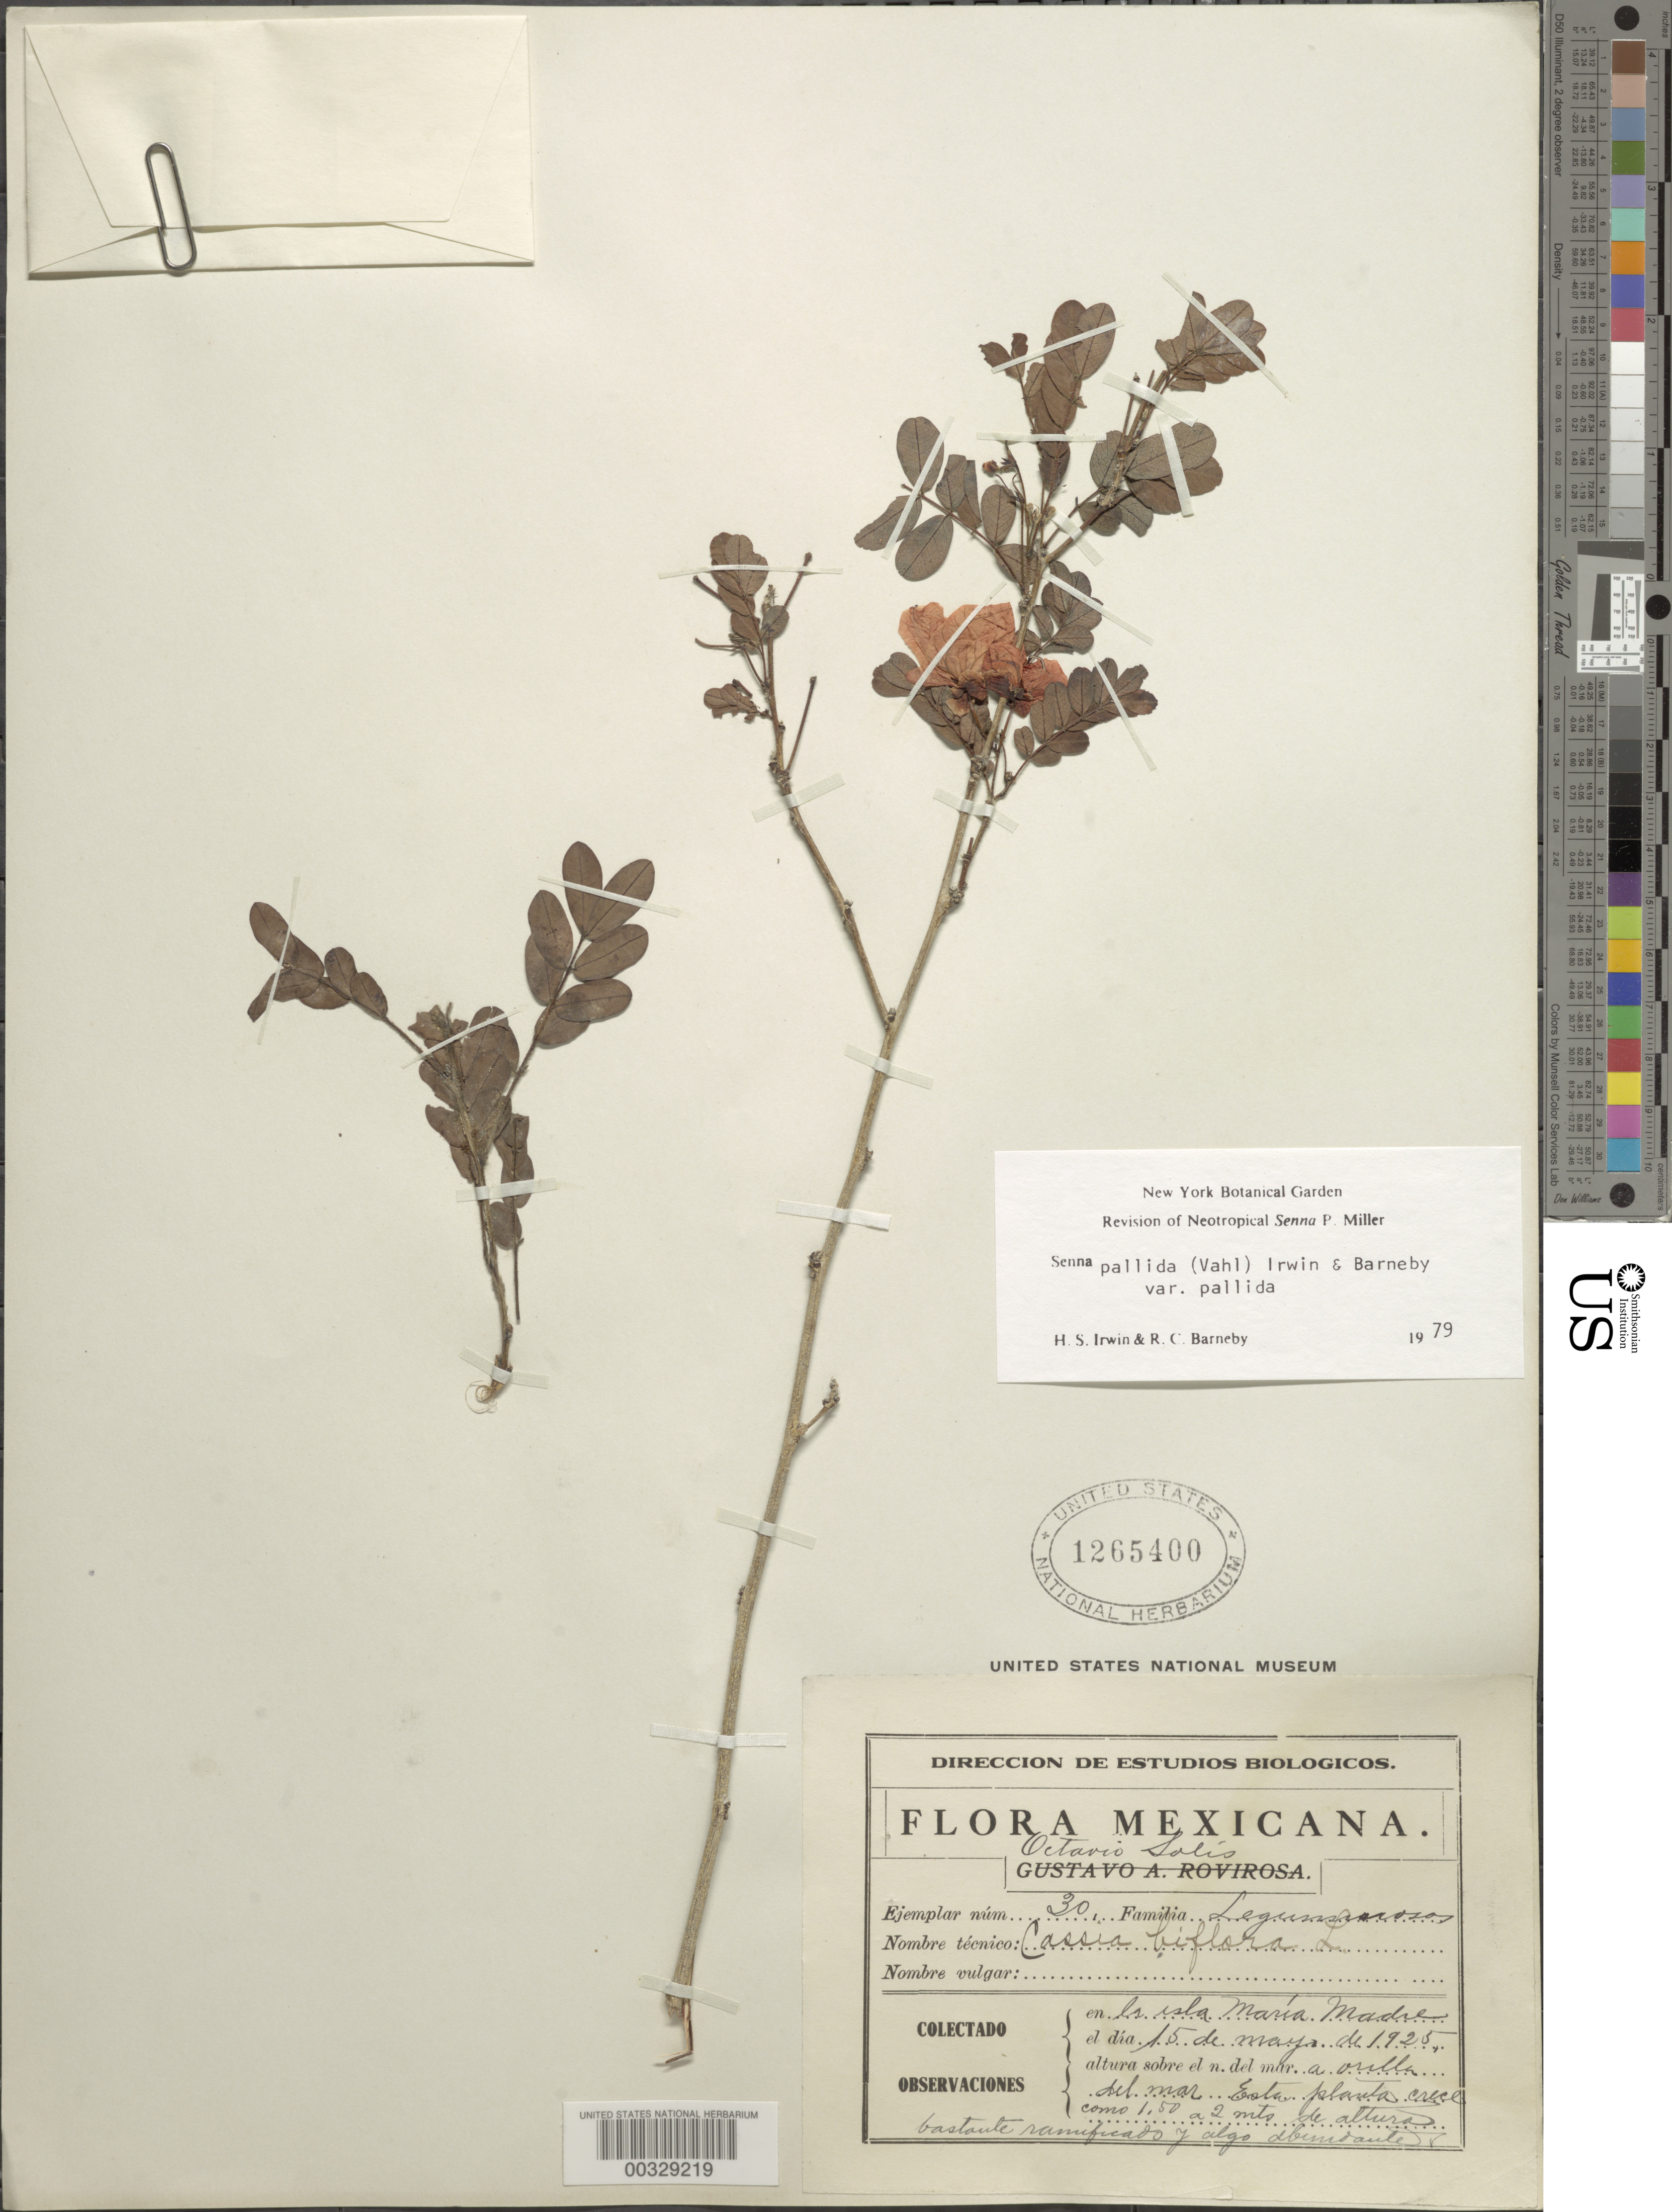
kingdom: Plantae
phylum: Tracheophyta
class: Magnoliopsida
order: Fabales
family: Fabaceae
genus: Senna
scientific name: Senna pallida var. pallida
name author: (Vahl) H.S. Irwin & Barneby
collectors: O. Solis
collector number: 30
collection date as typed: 15 May 1925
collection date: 1925-05-15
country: Mexico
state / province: Nayarit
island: Maria Madre Island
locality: Maria madre, tres marias islands [Tres Marias Is.]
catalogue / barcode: US 1265400